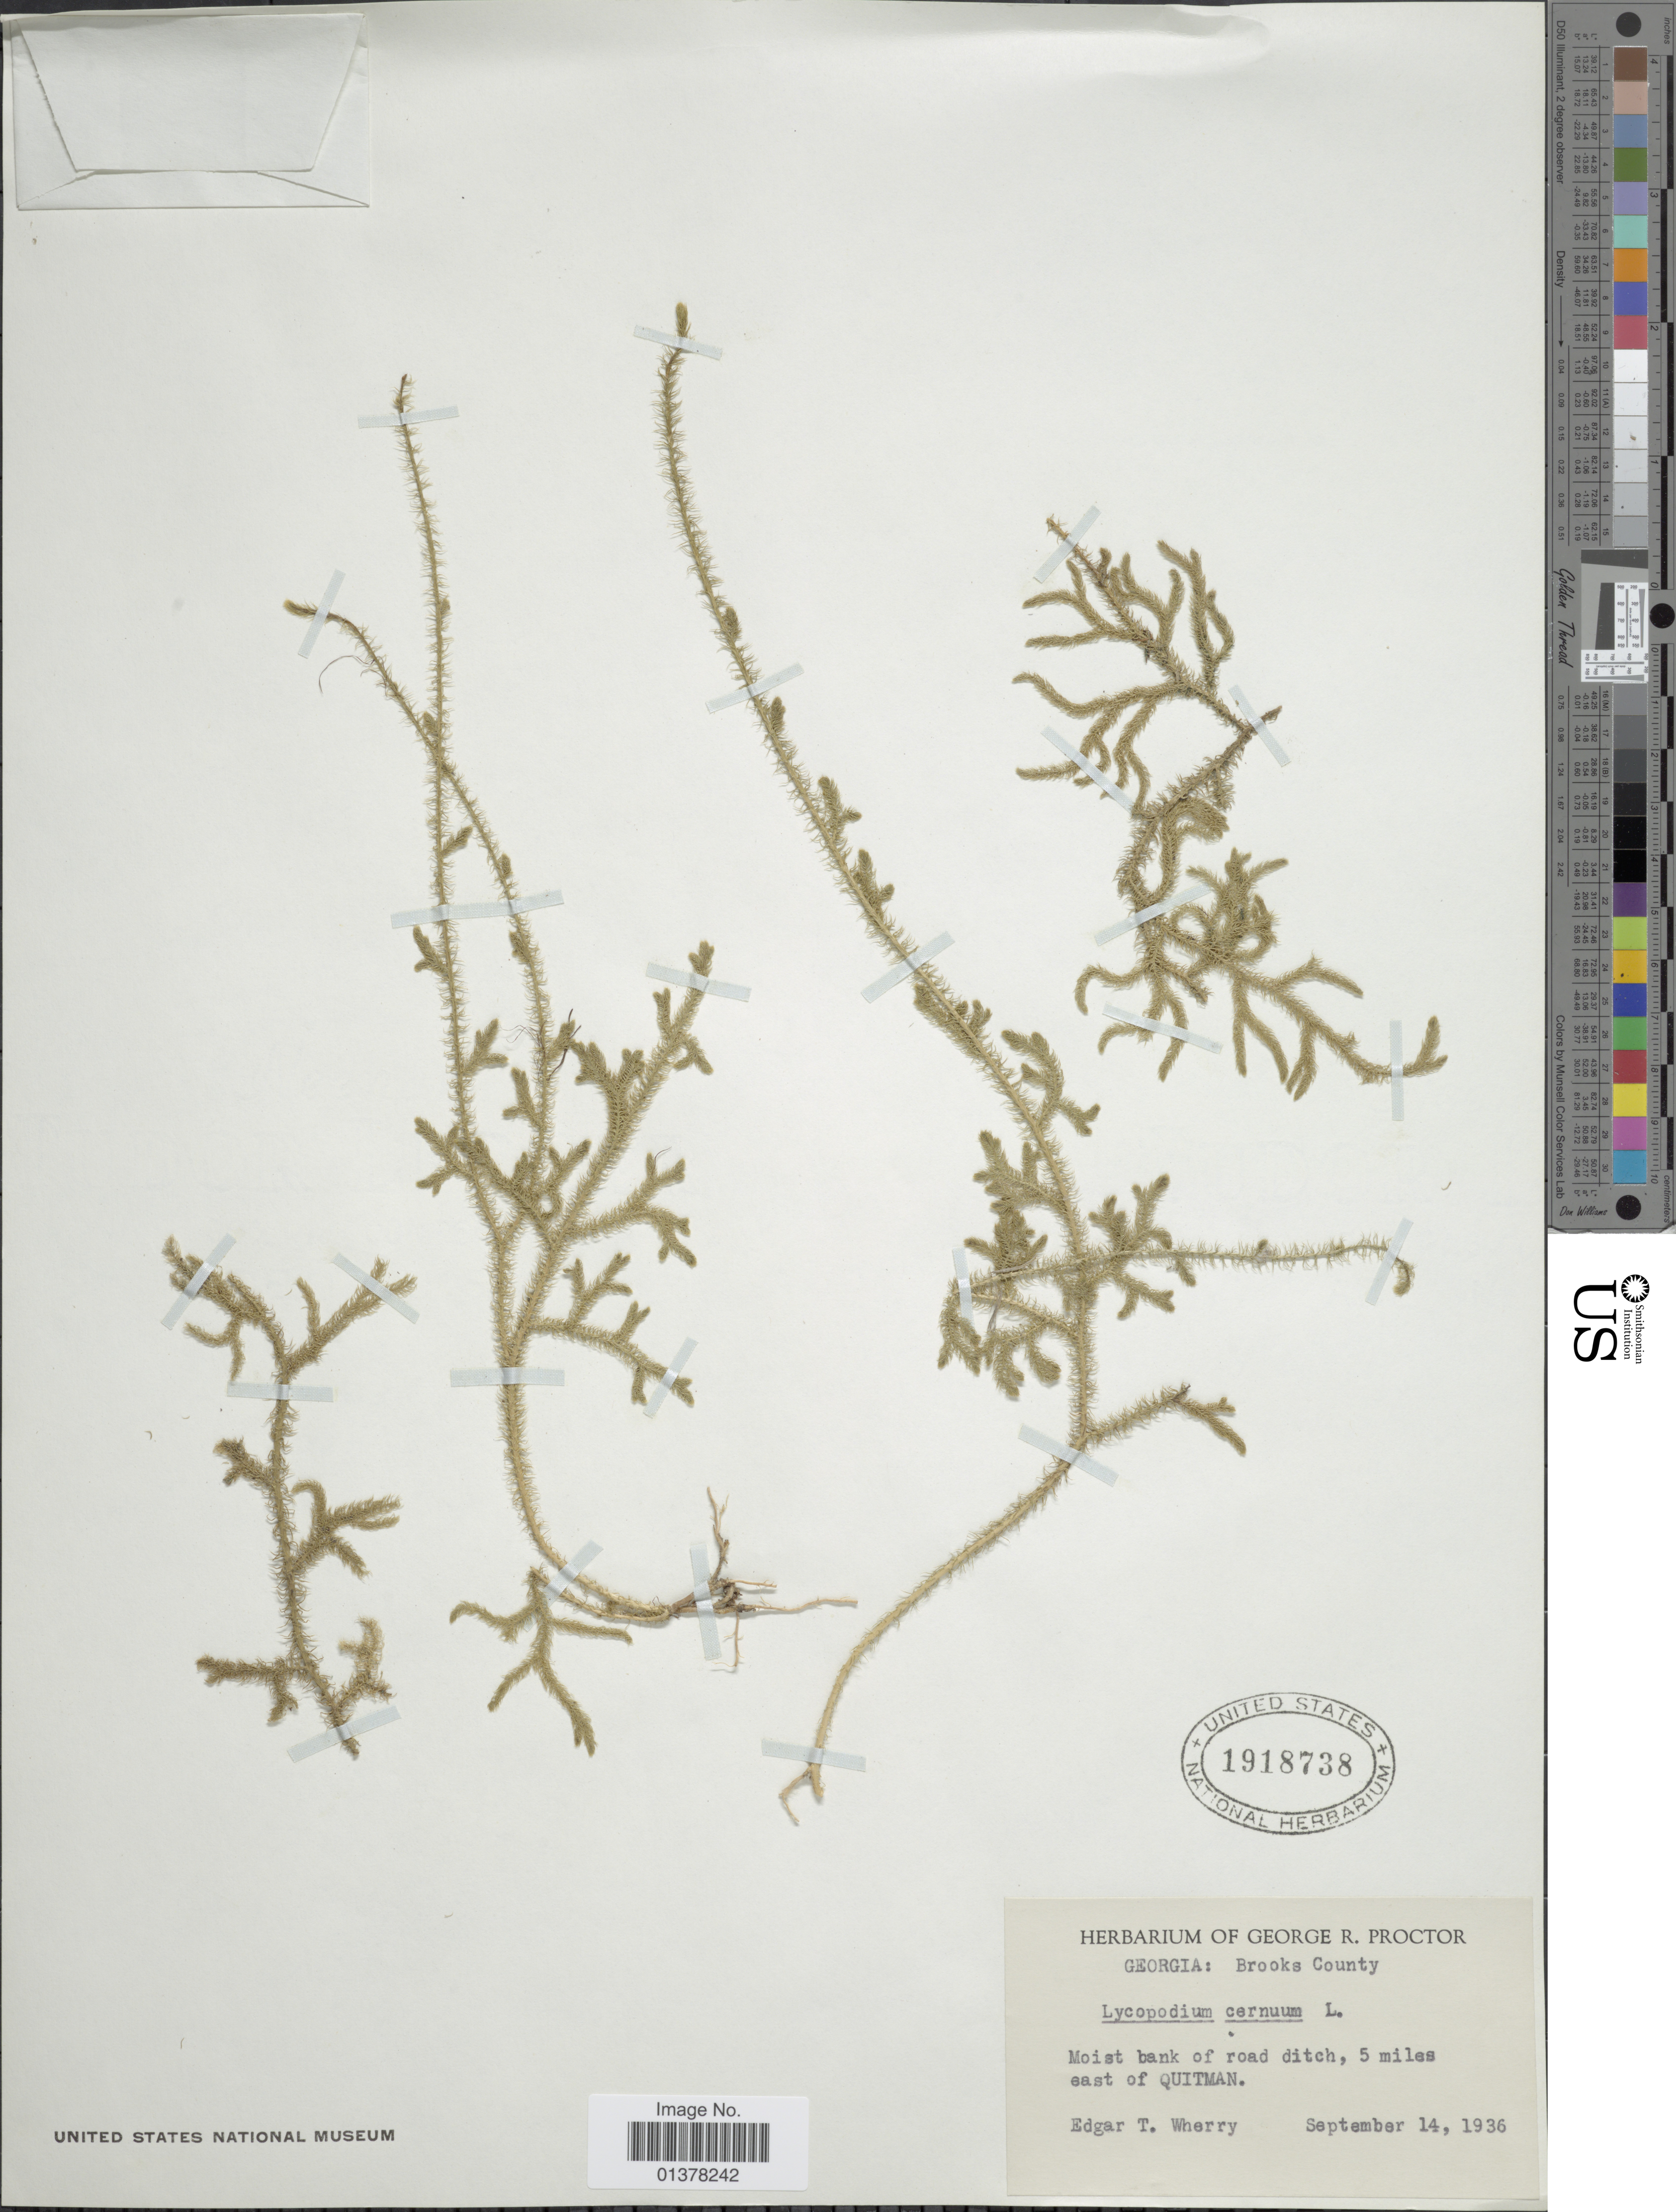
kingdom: Plantae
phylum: Tracheophyta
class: Lycopodiopsida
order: Lycopodiales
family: Lycopodiaceae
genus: Palhinhaea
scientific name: Palhinhaea cernua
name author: (L.) Vasc. & Franco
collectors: E. T. Wherry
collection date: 1936-09-14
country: United States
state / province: Georgia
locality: Brooks County, Moist bank of road ditch, 5miles east of Quitman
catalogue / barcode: US 1918738